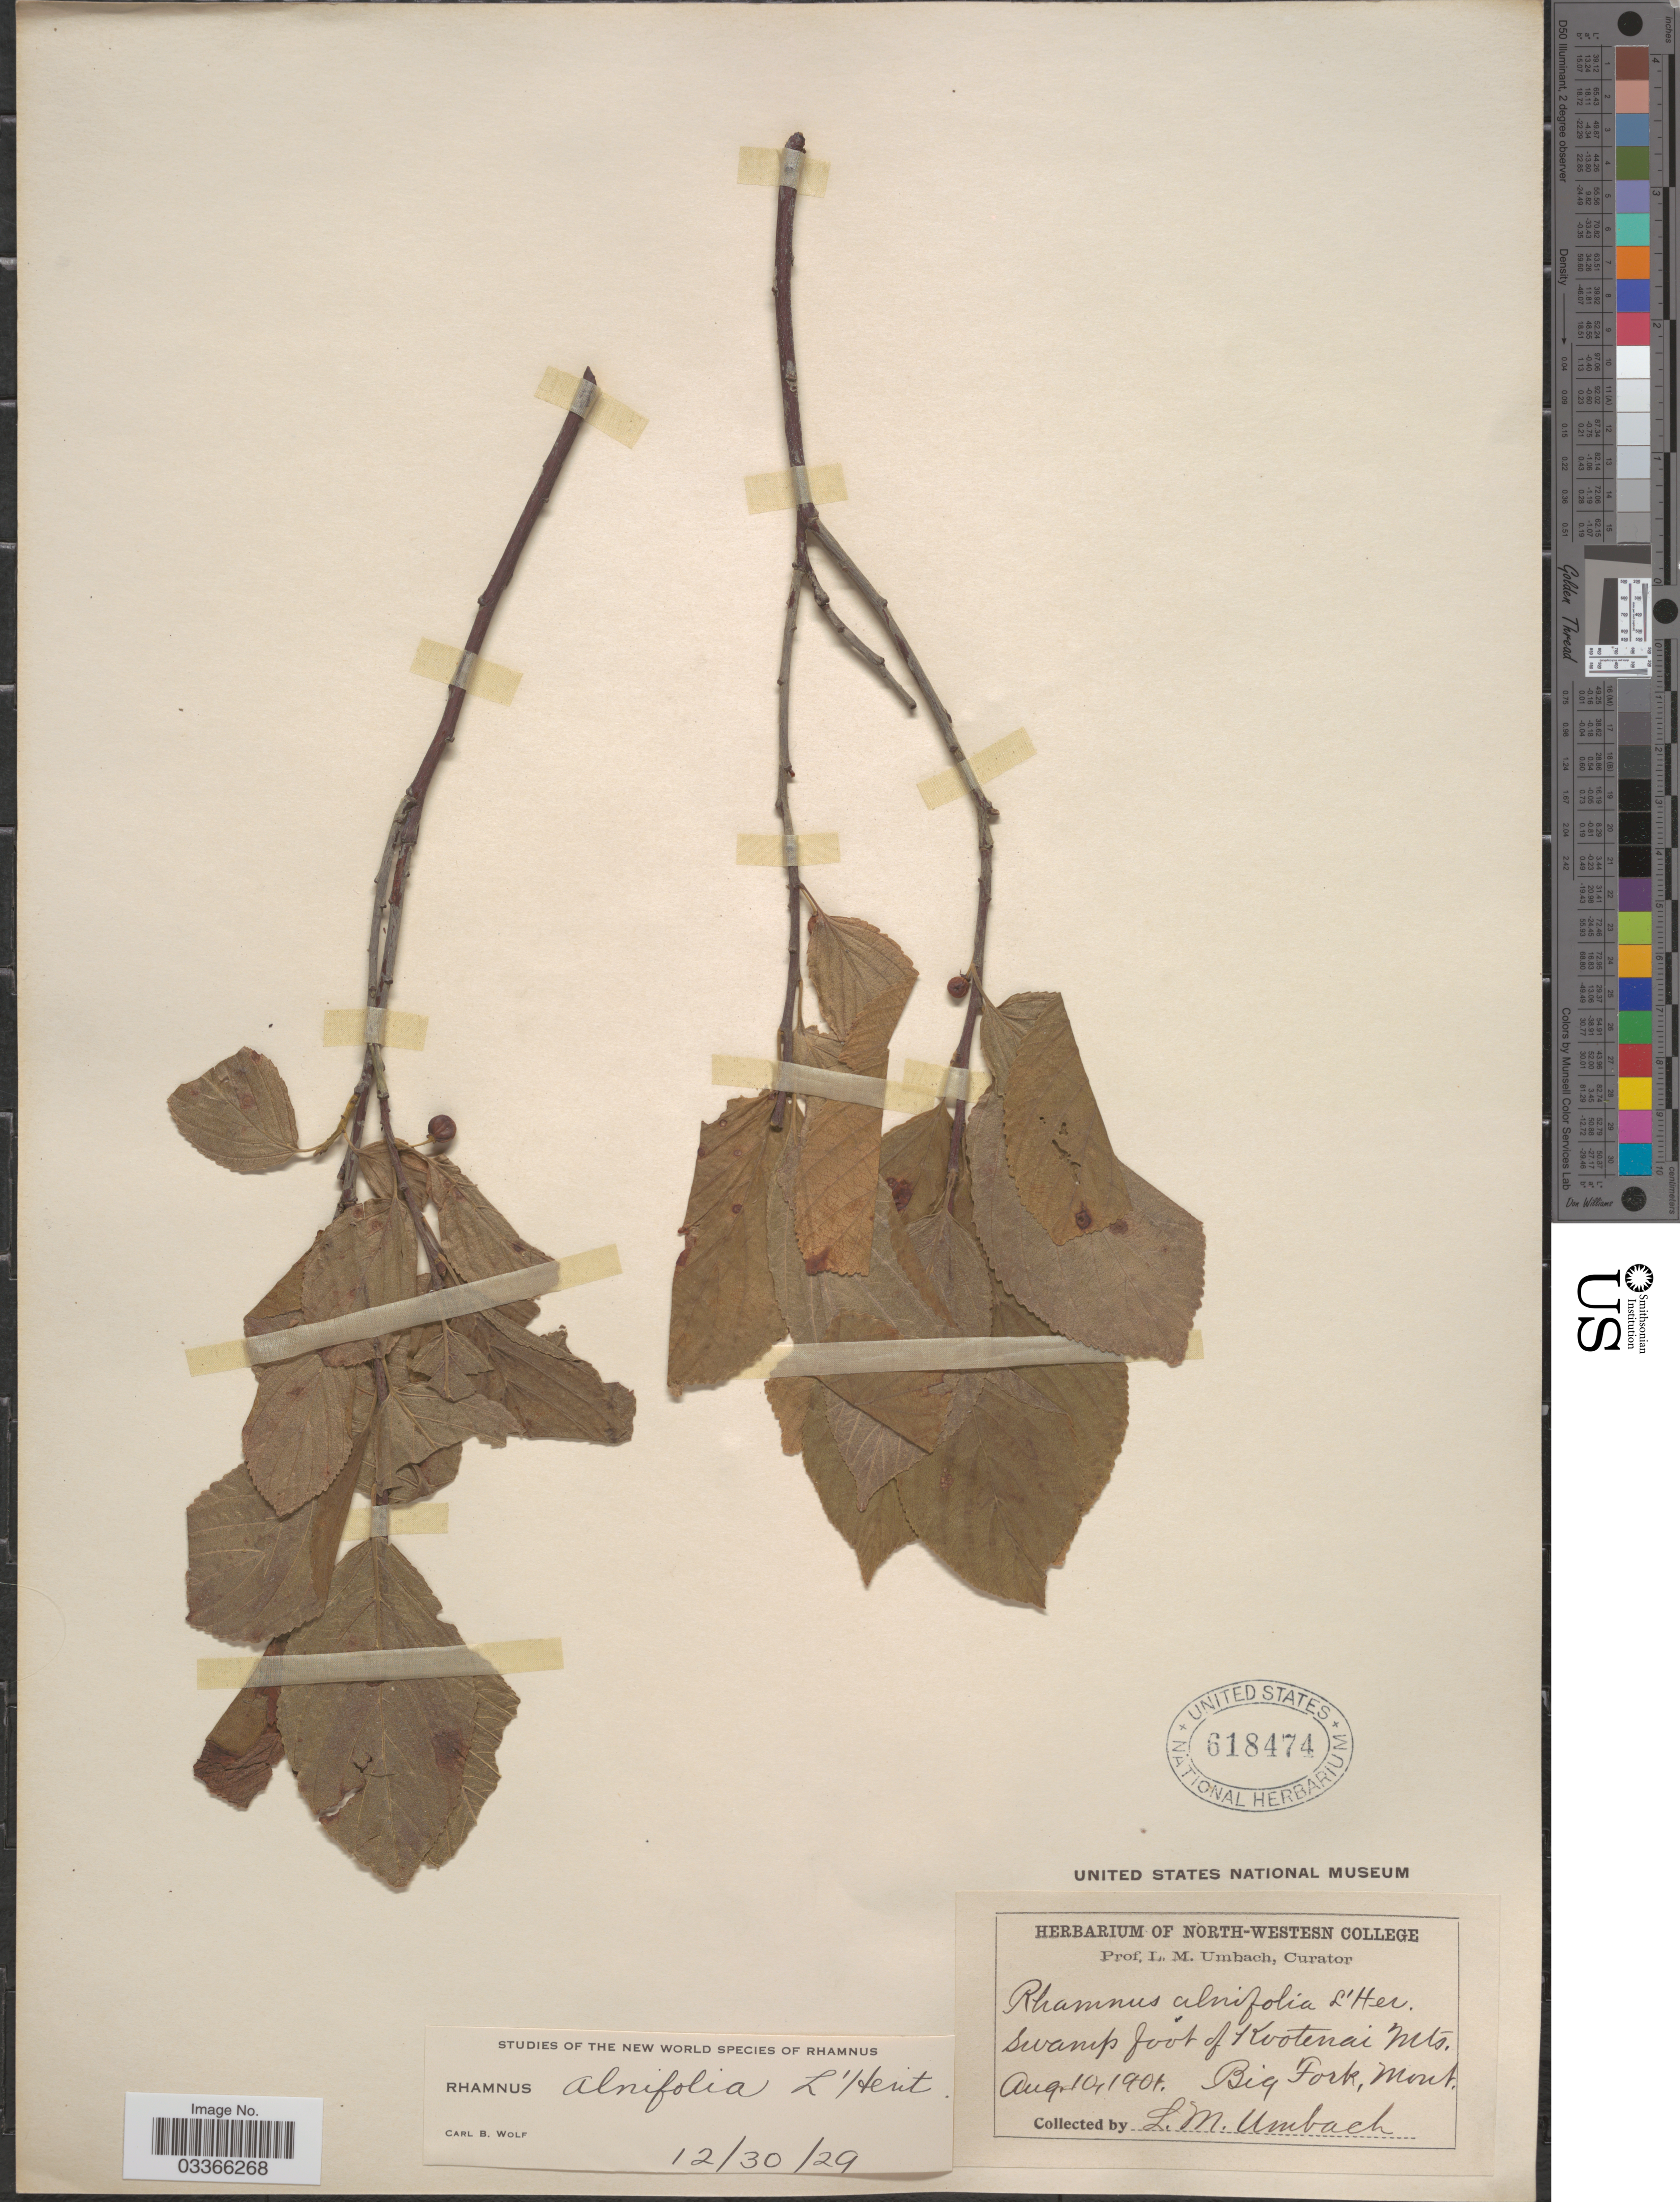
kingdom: Plantae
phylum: Tracheophyta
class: Magnoliopsida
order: Rosales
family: Rhamnaceae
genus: Rhamnus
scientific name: Rhamnus alnifolia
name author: L'Hér.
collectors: L. M. Umbach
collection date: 1901-08-10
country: United States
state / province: Montana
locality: Swamp foot of Kootenai Mts., Big Fork.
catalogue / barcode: US 618474